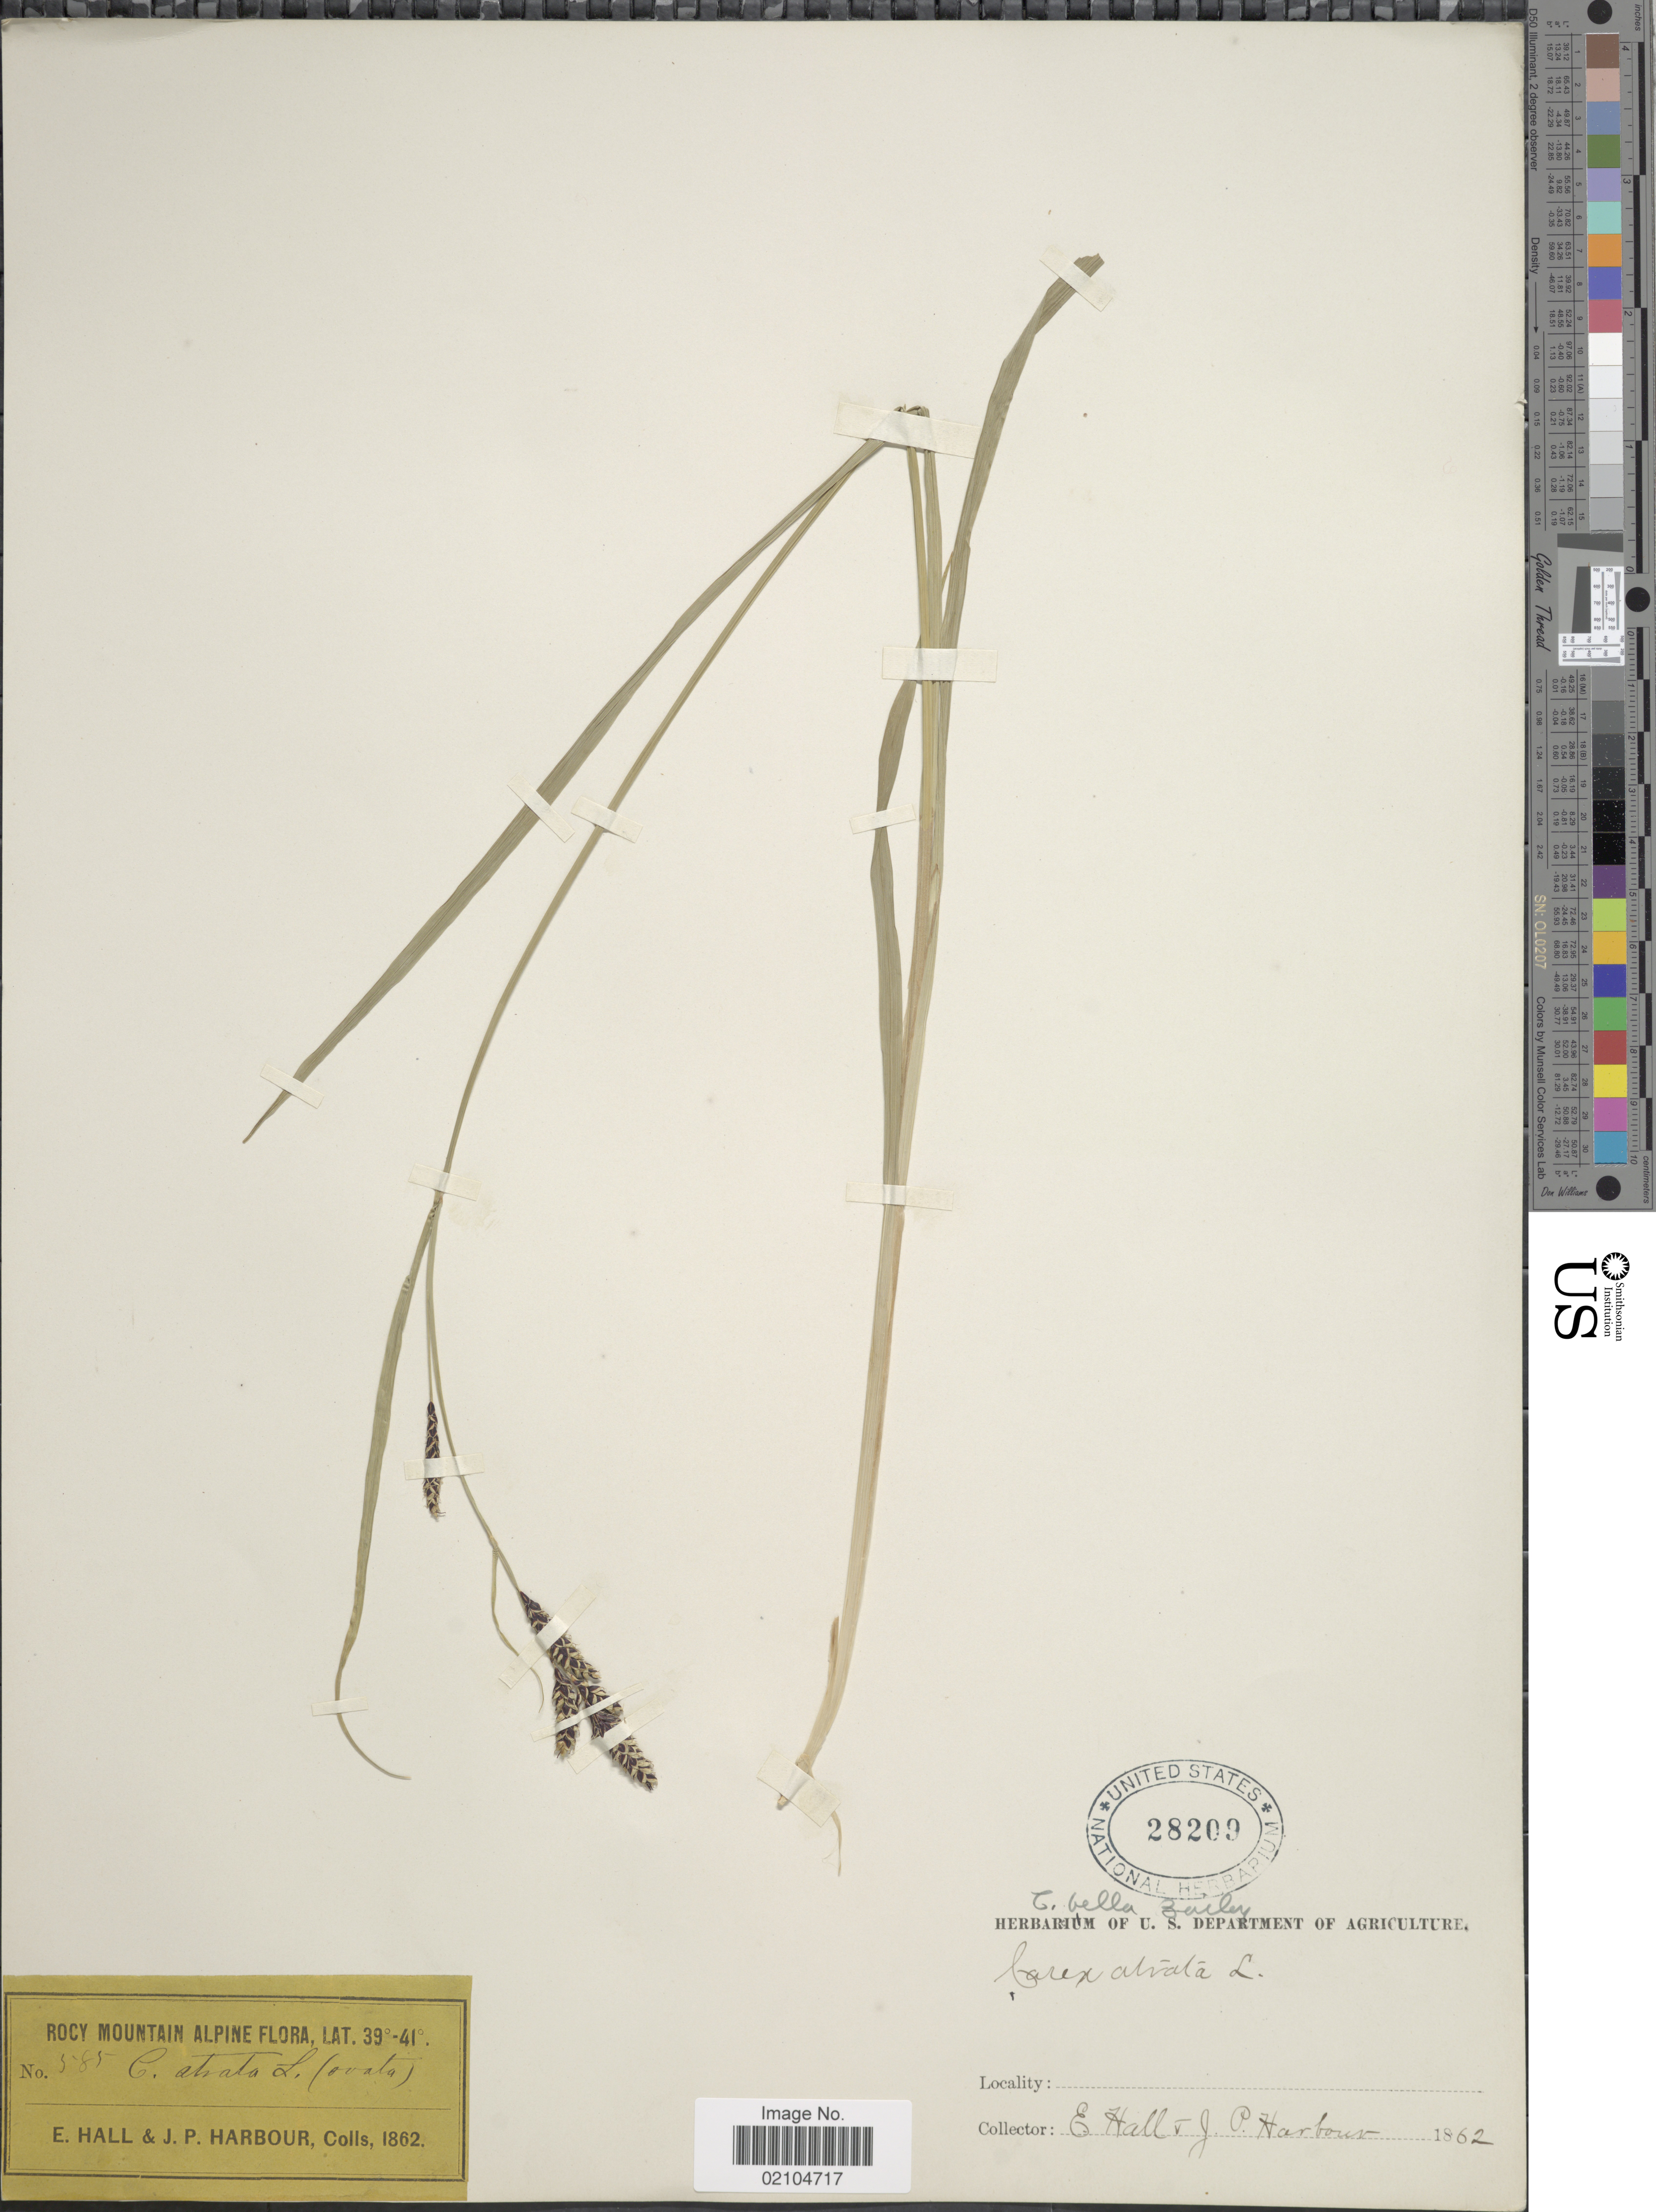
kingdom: Plantae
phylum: Tracheophyta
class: Liliopsida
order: Poales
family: Cyperaceae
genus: Carex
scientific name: Carex bella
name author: L.H. Bailey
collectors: E. Hall & J. Harbour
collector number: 585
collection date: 1862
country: United States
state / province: Colorado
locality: Rocky Mtns. Alpine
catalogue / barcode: US 28209